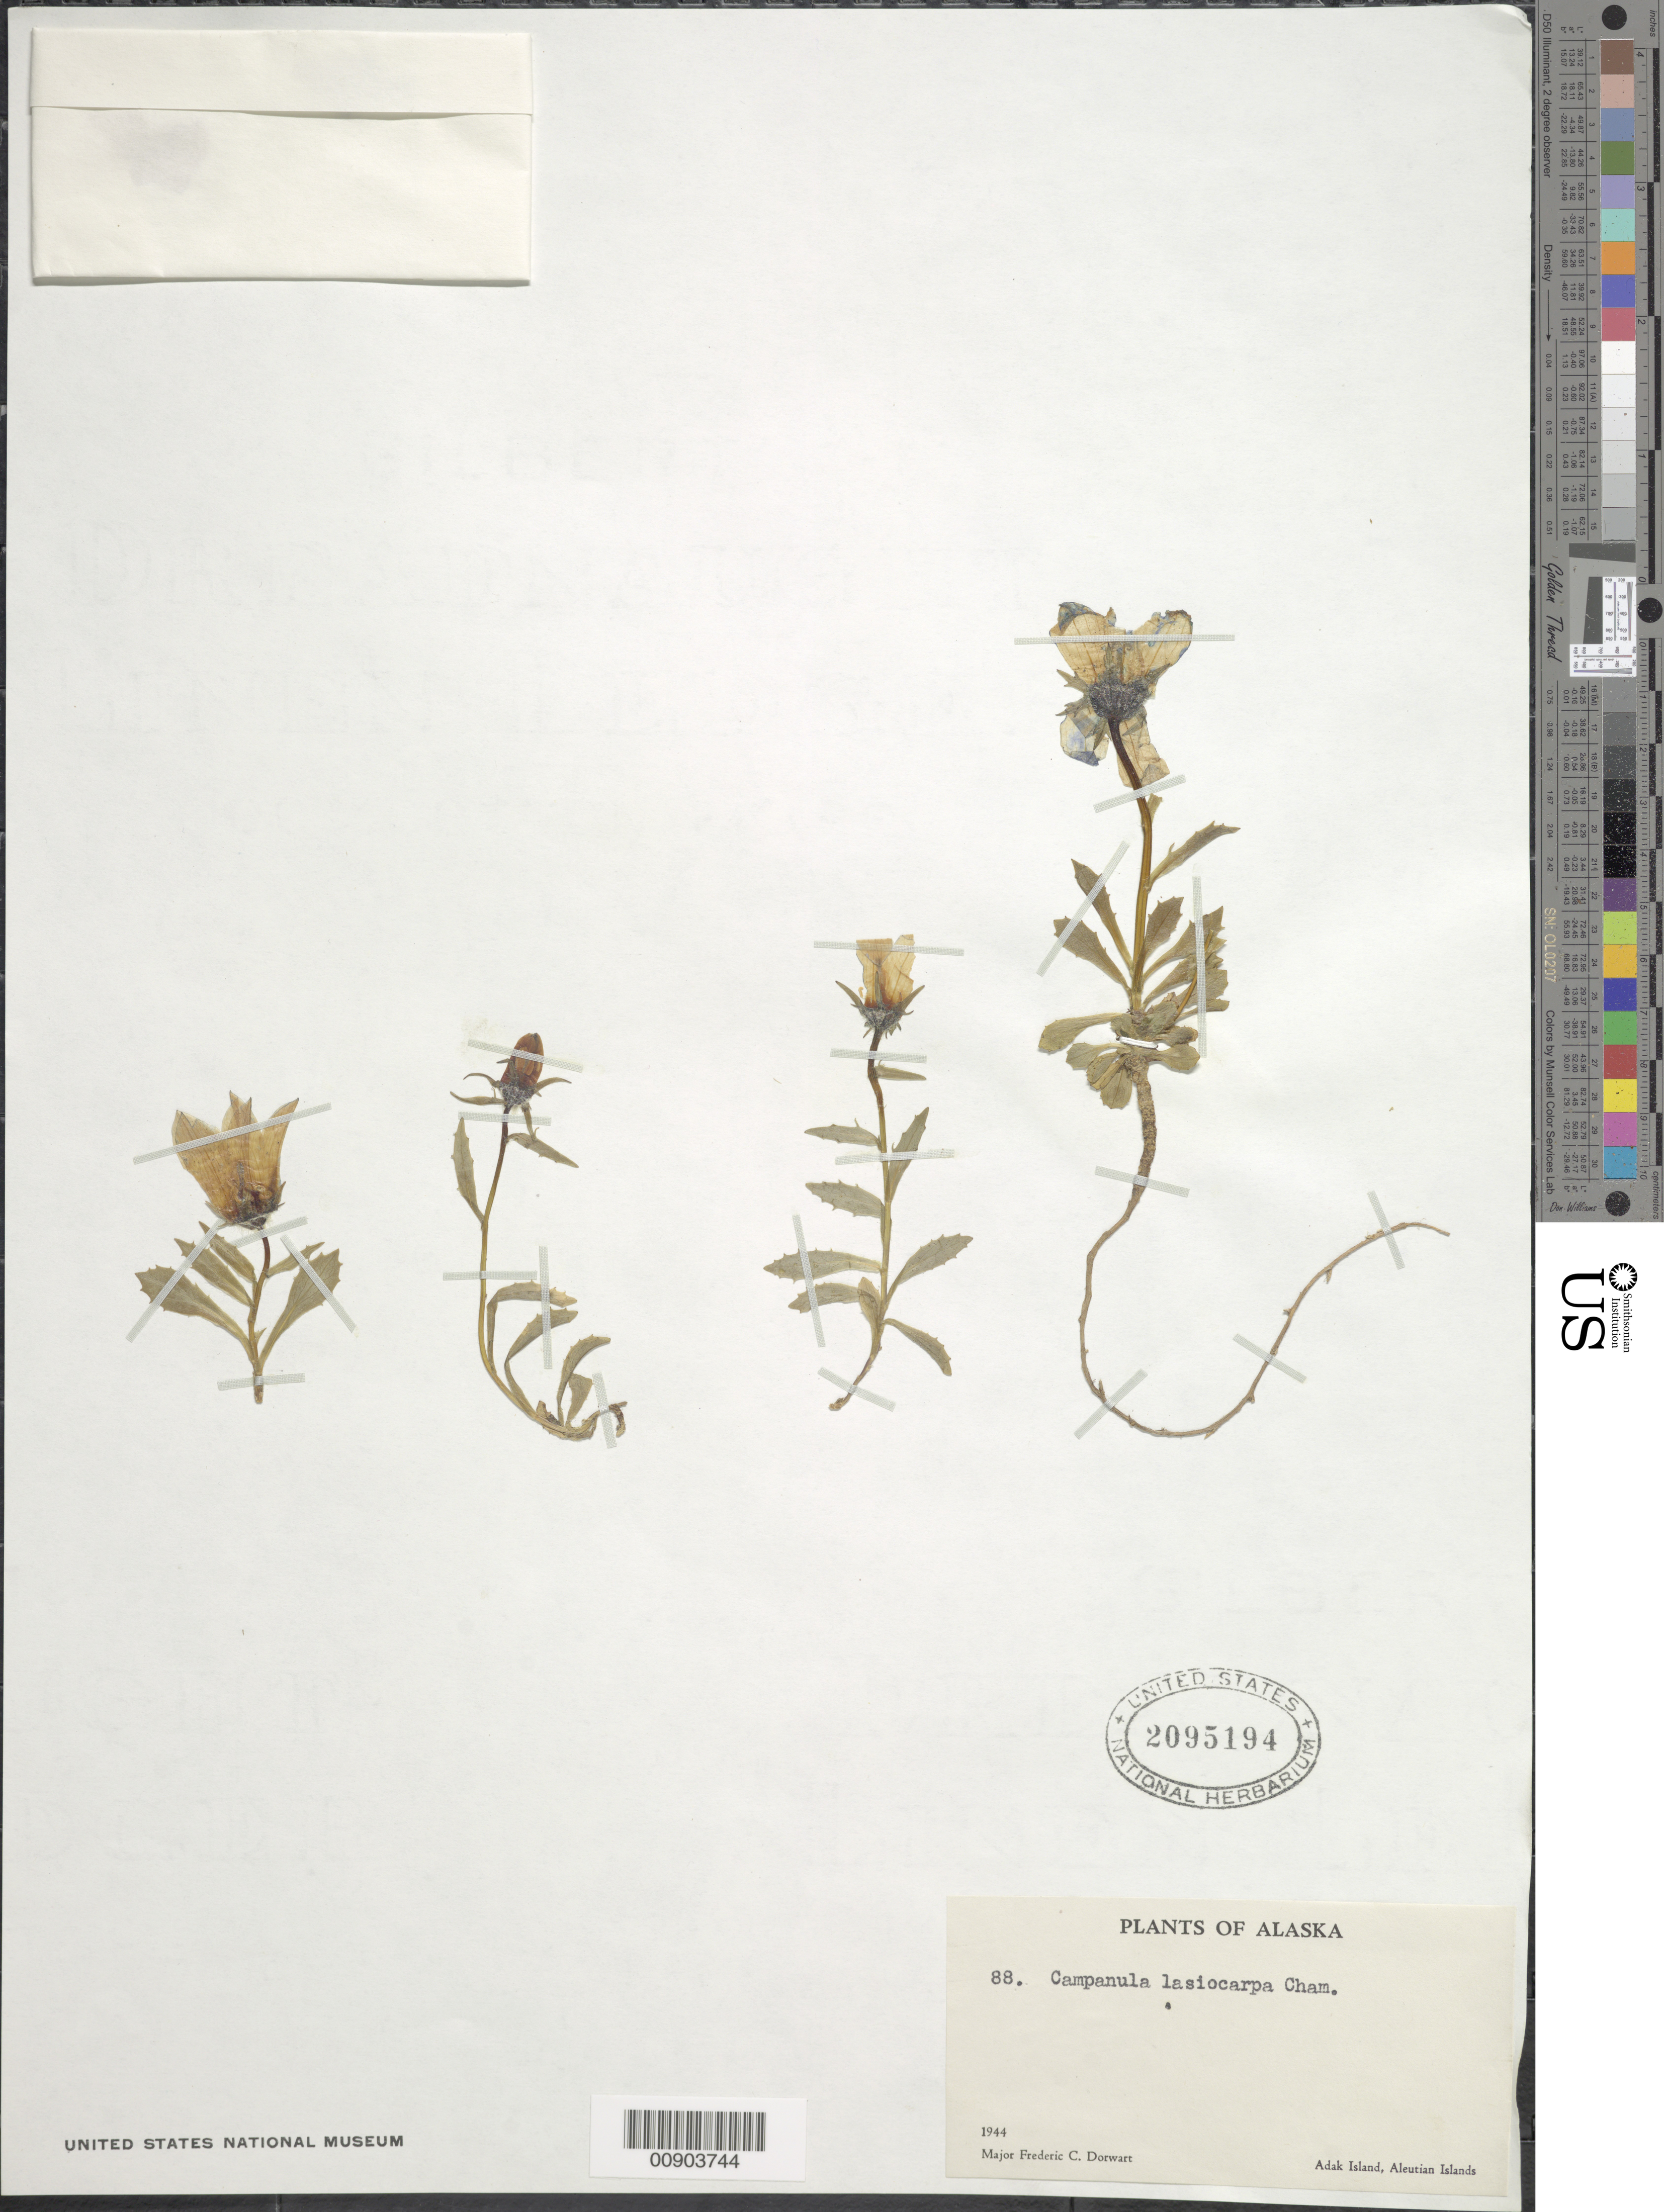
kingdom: Plantae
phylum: Tracheophyta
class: Magnoliopsida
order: Asterales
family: Campanulaceae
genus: Campanula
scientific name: Campanula lasiocarpa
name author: Cham.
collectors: F. Dorwart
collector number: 88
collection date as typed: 1944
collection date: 1944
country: United States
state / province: Alaska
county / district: Aleutians West Census Area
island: Adak Island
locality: Adak Island. Aleutian Islands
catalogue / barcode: US 2095194